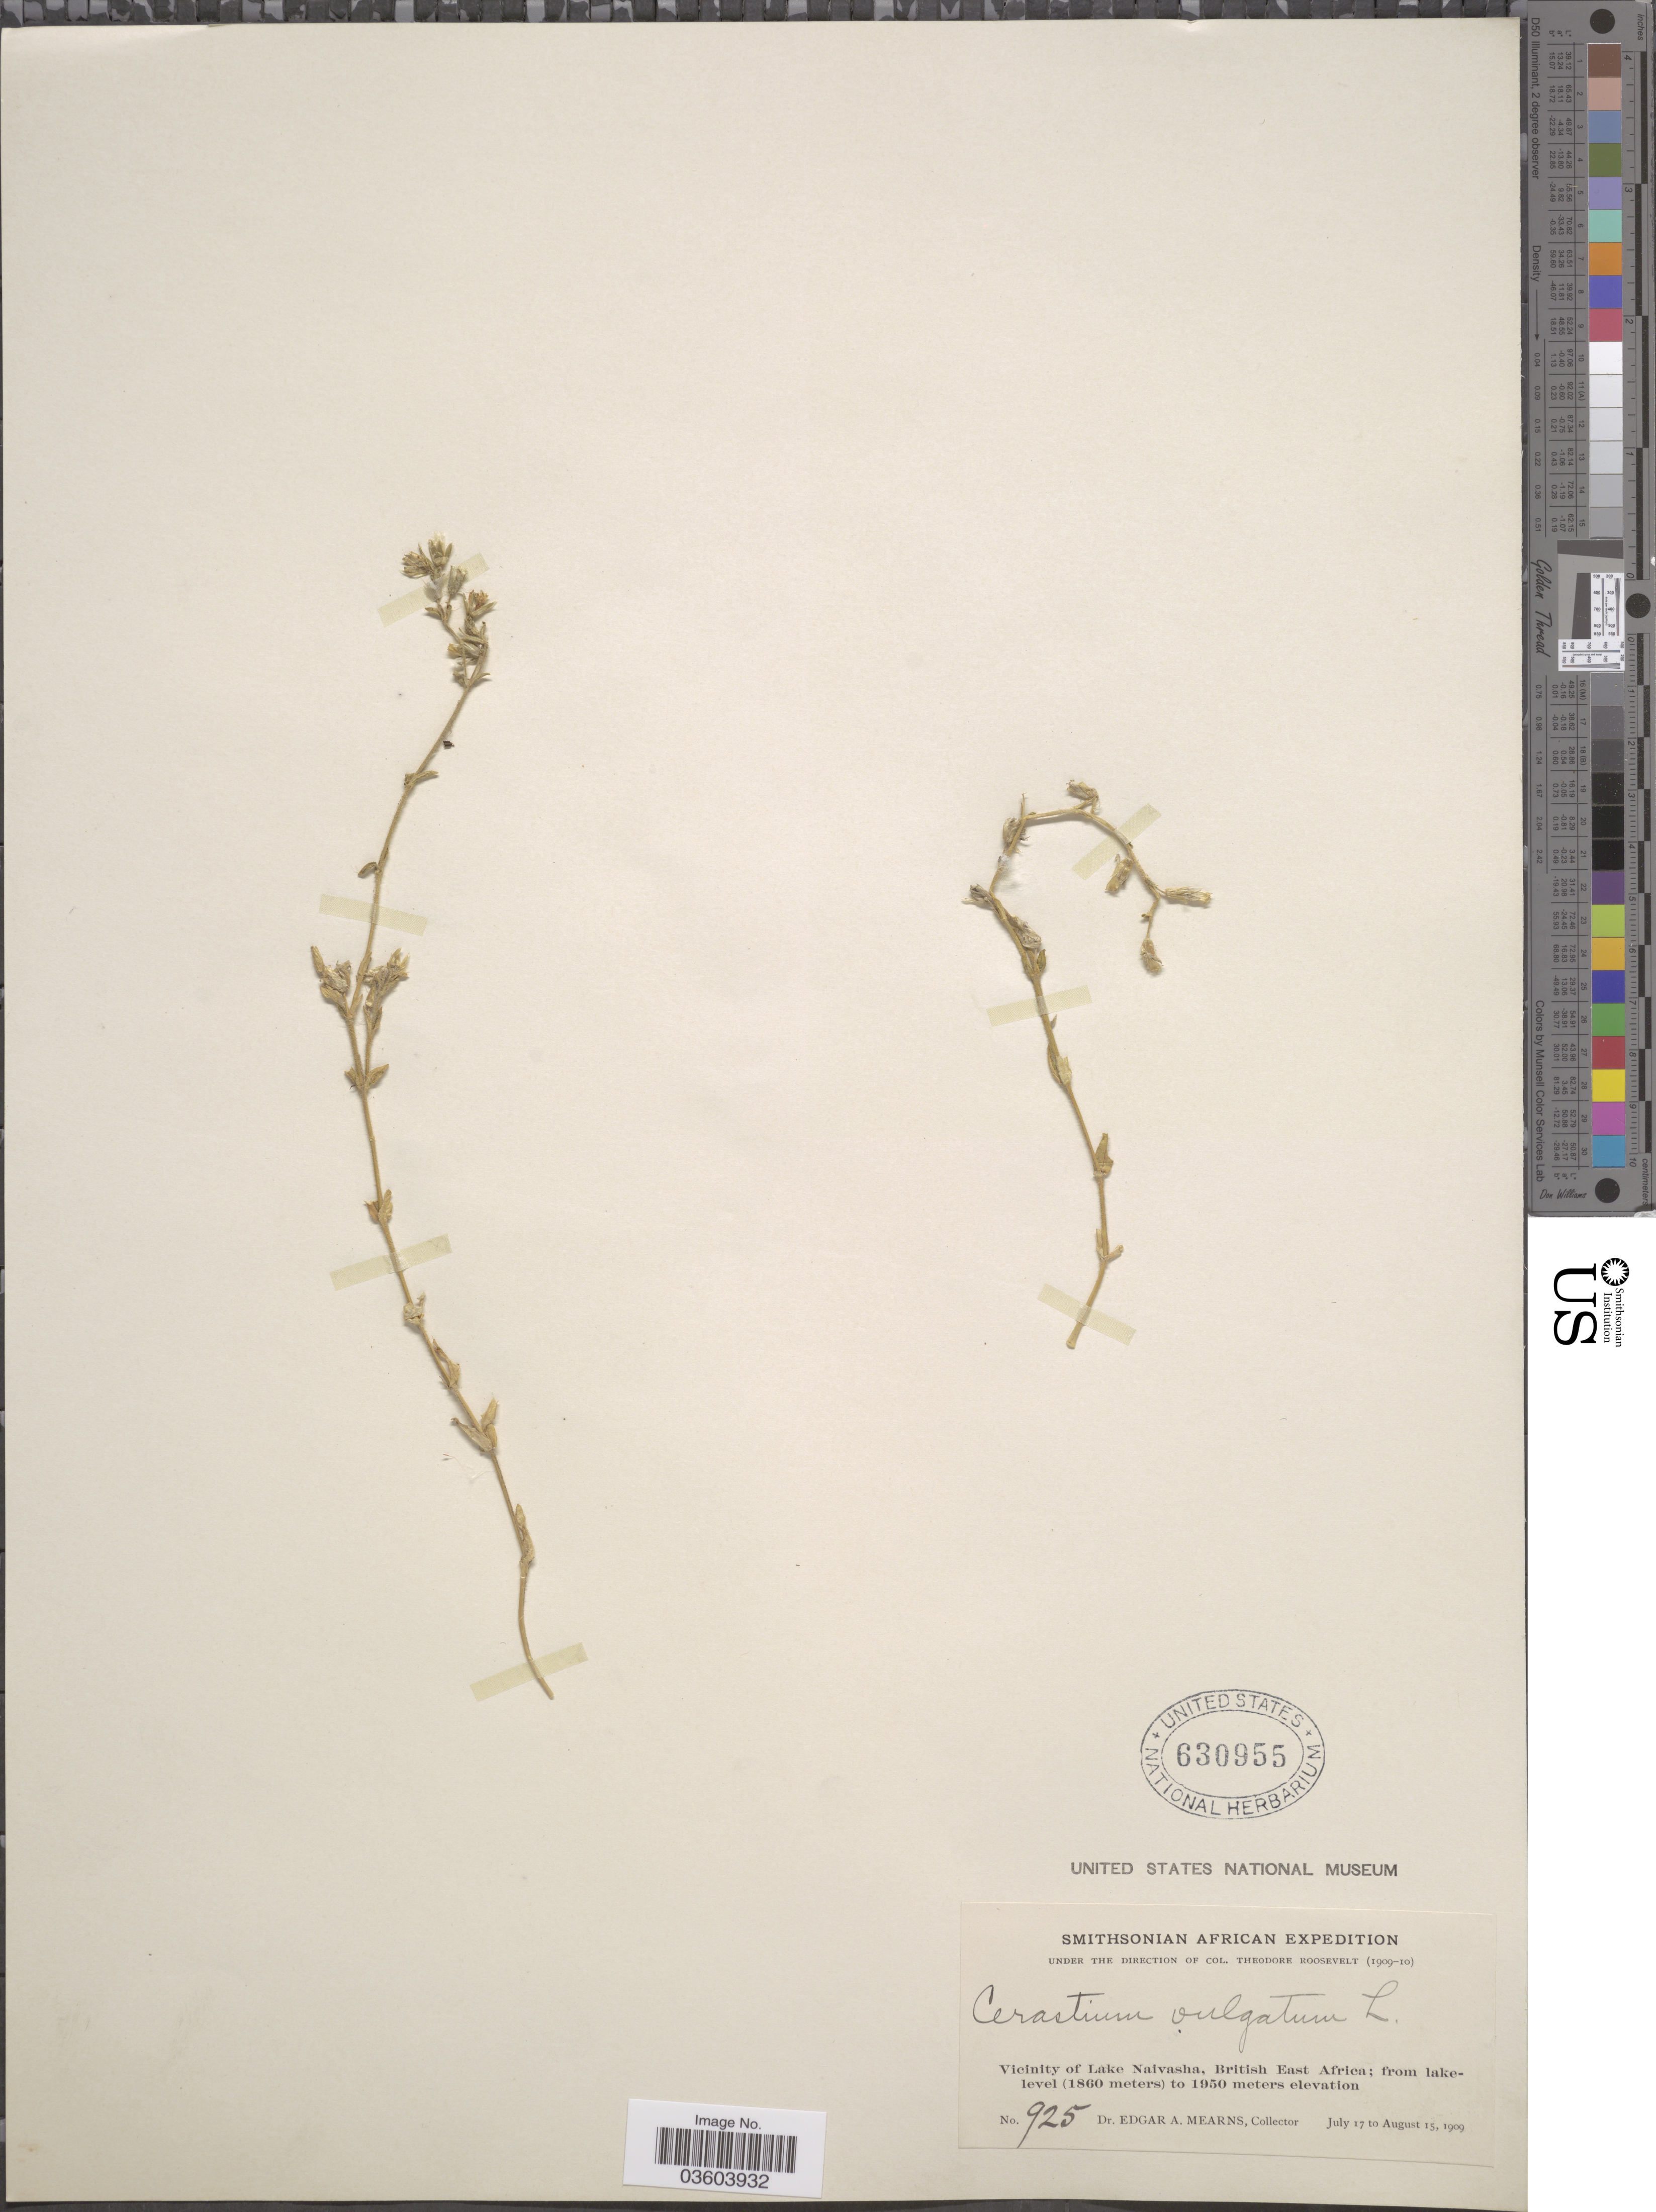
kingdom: Plantae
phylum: Tracheophyta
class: Magnoliopsida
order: Caryophyllales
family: Caryophyllaceae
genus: Cerastium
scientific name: Cerastium vulgatum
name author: L.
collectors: E. A. Mearns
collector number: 925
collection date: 1909-07-17/1909-08-15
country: Kenya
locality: Vicinity of Lake Naivasha, British East Africa; from lake level.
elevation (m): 1860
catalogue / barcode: US 630955